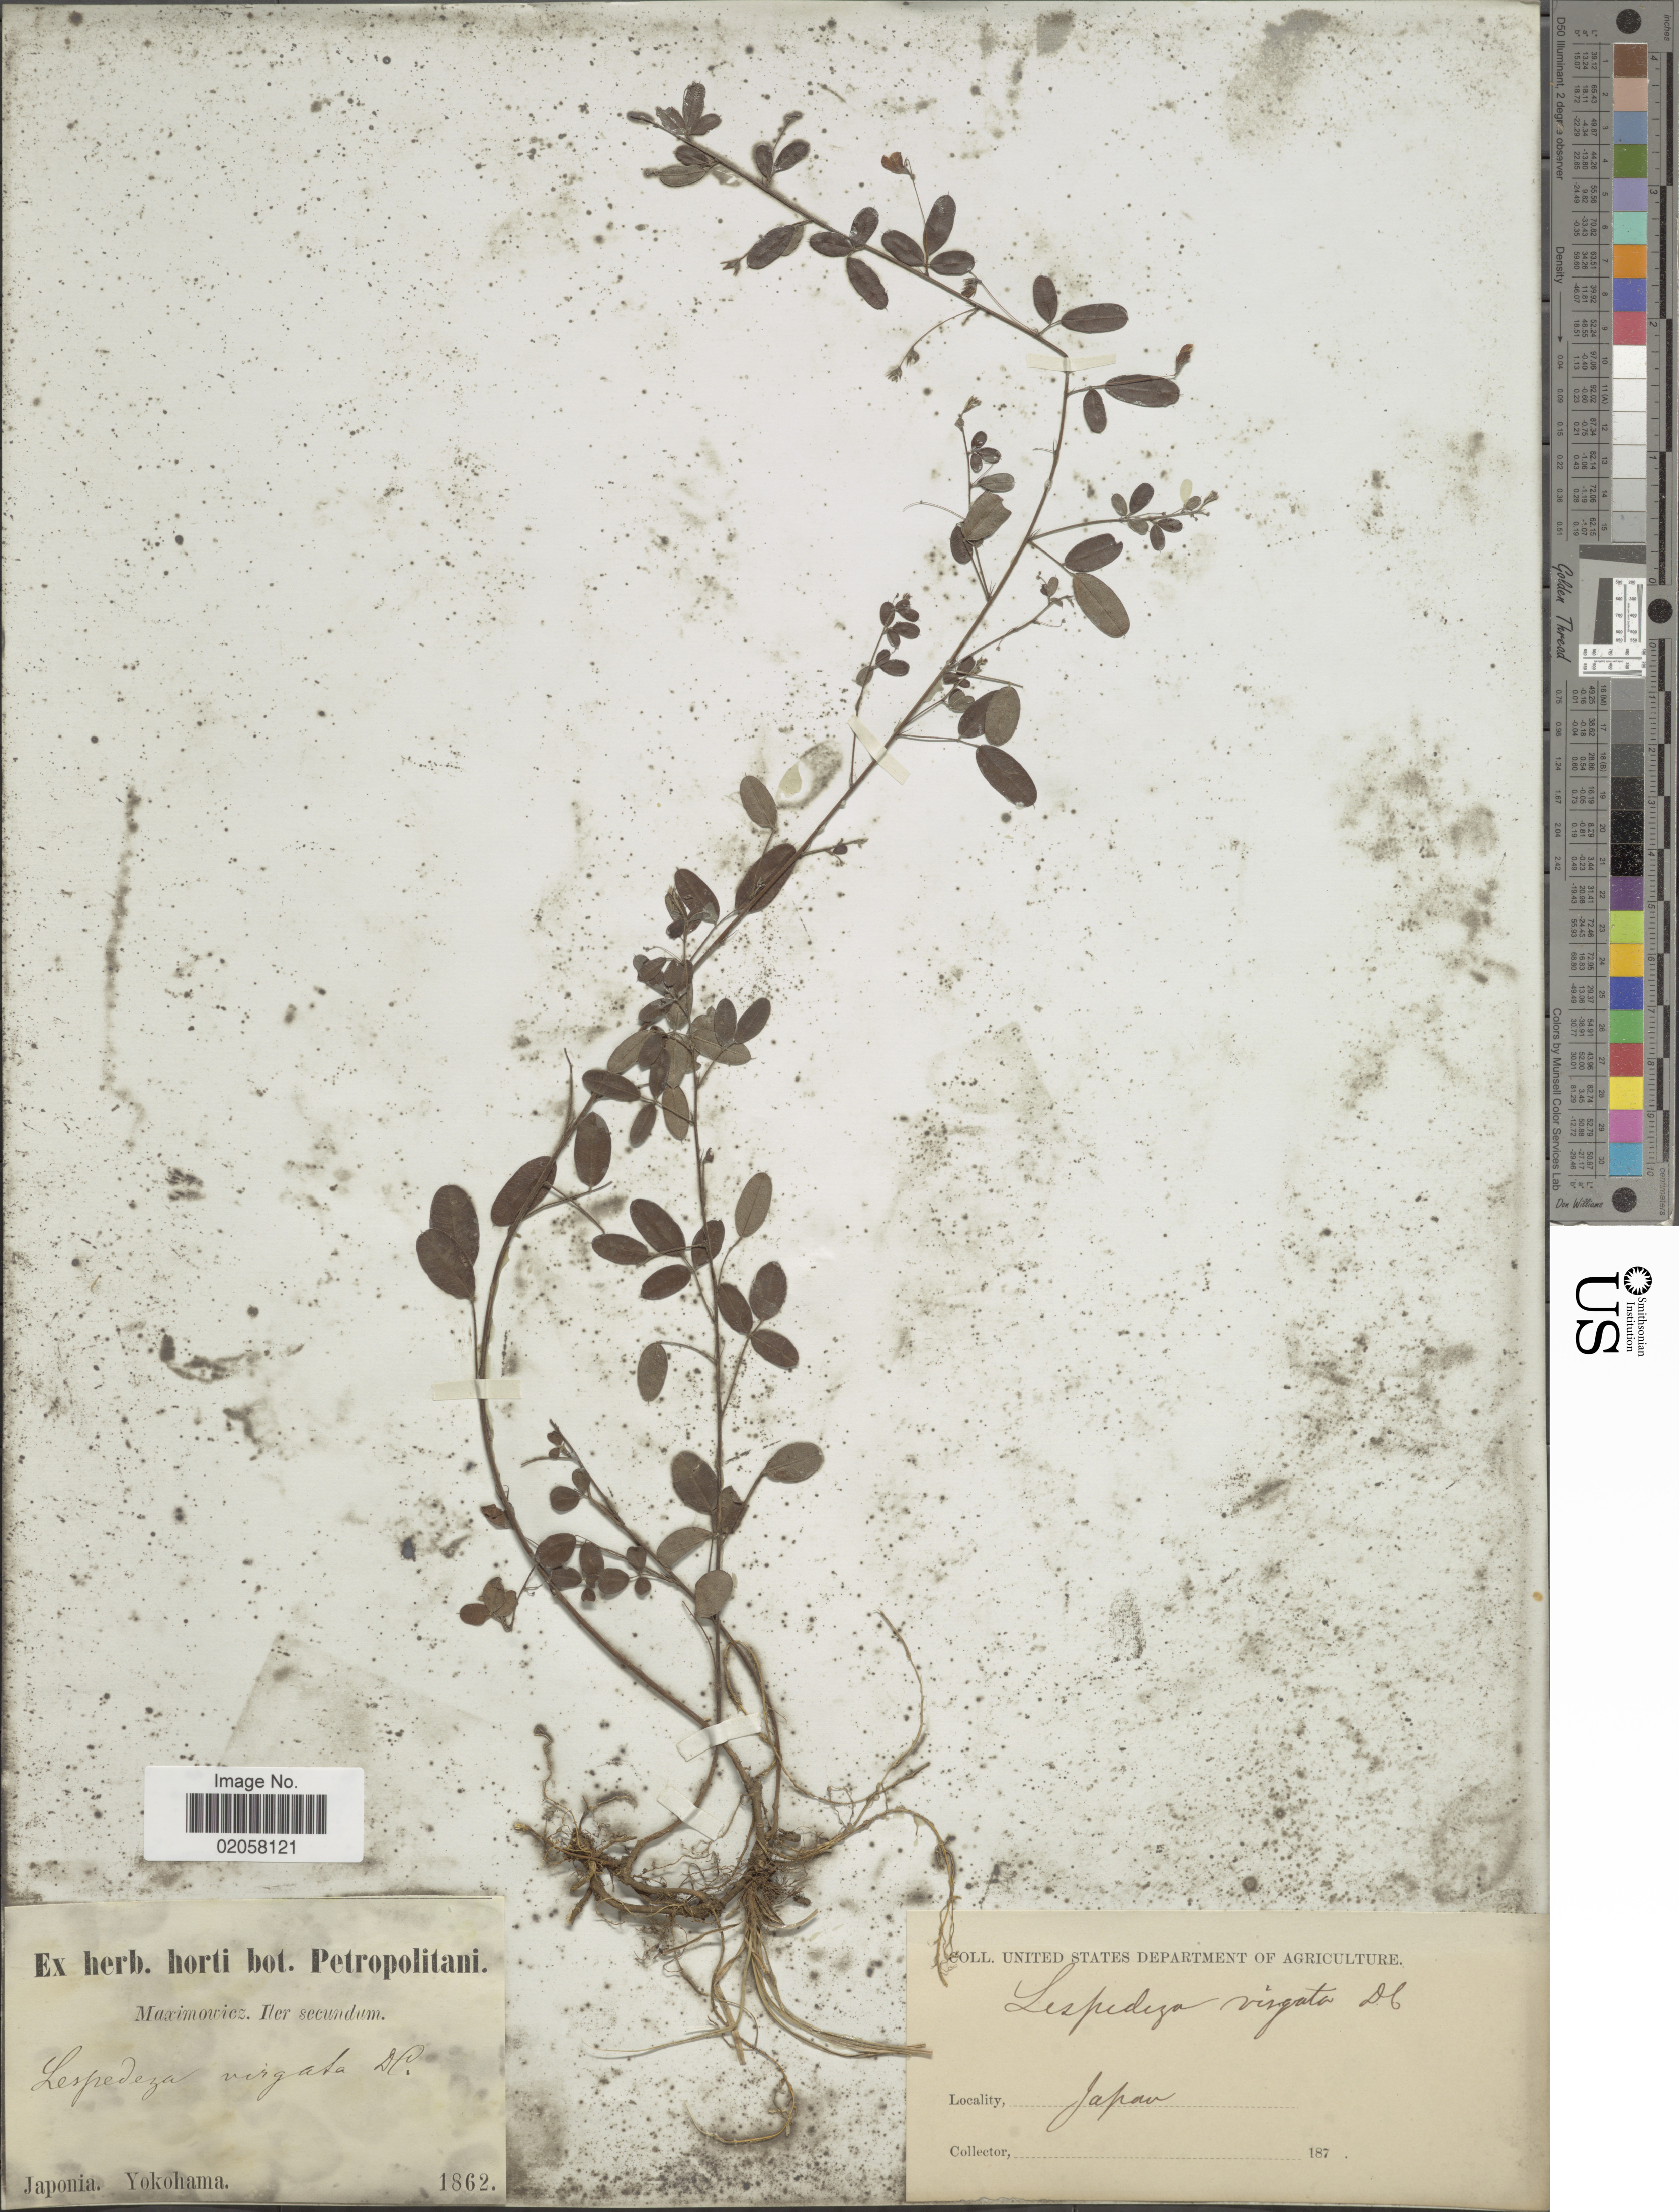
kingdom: Plantae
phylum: Tracheophyta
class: Magnoliopsida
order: Fabales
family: Fabaceae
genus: Lespedeza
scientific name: Lespedeza virgata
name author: (Thunb.) DC.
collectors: ex Herb. Horti Bot. Petropolitani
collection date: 1862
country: Japan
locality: Yokohama